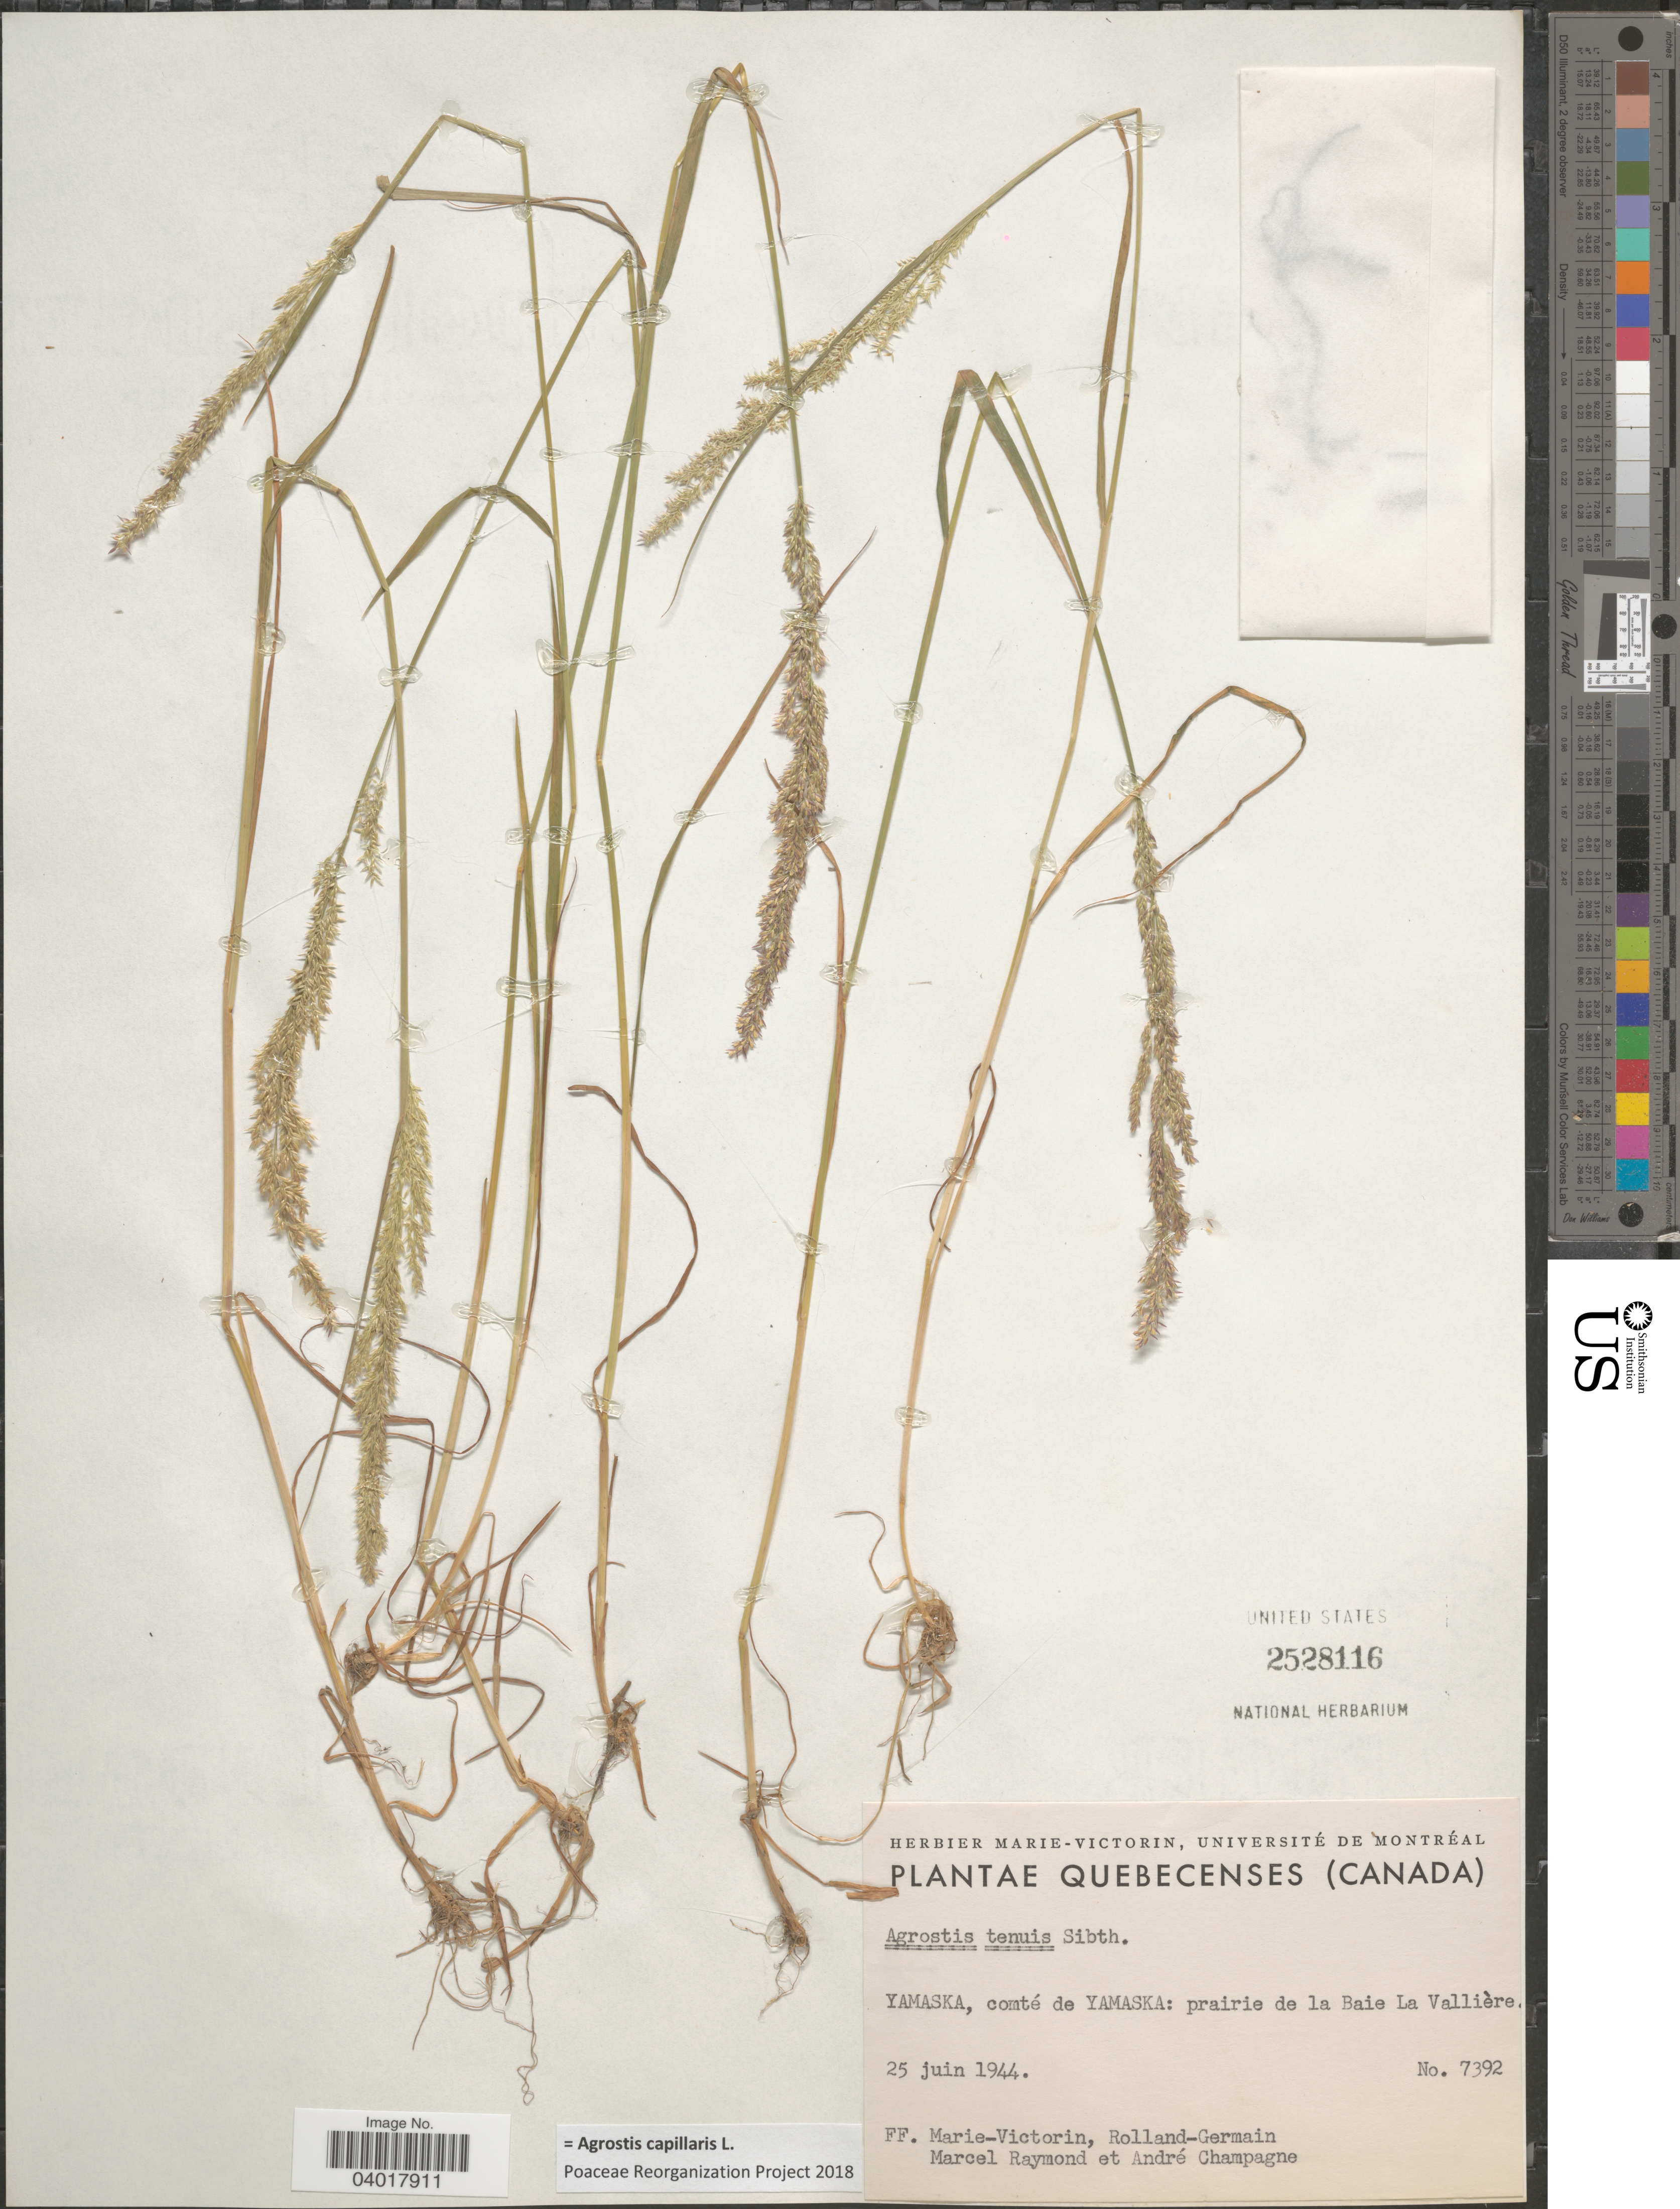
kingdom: Plantae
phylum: Tracheophyta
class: Liliopsida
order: Poales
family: Poaceae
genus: Agrostis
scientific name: Agrostis capillaris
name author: L.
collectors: F. Marie-Victorin, Rolland-Germain, M. Raymond & A. Champagne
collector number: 7392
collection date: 1944-06-25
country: Canada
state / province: Quebec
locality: Yamaska, comté de Yamaska: prairie de la Baie La Vallière.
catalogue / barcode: US 2528116